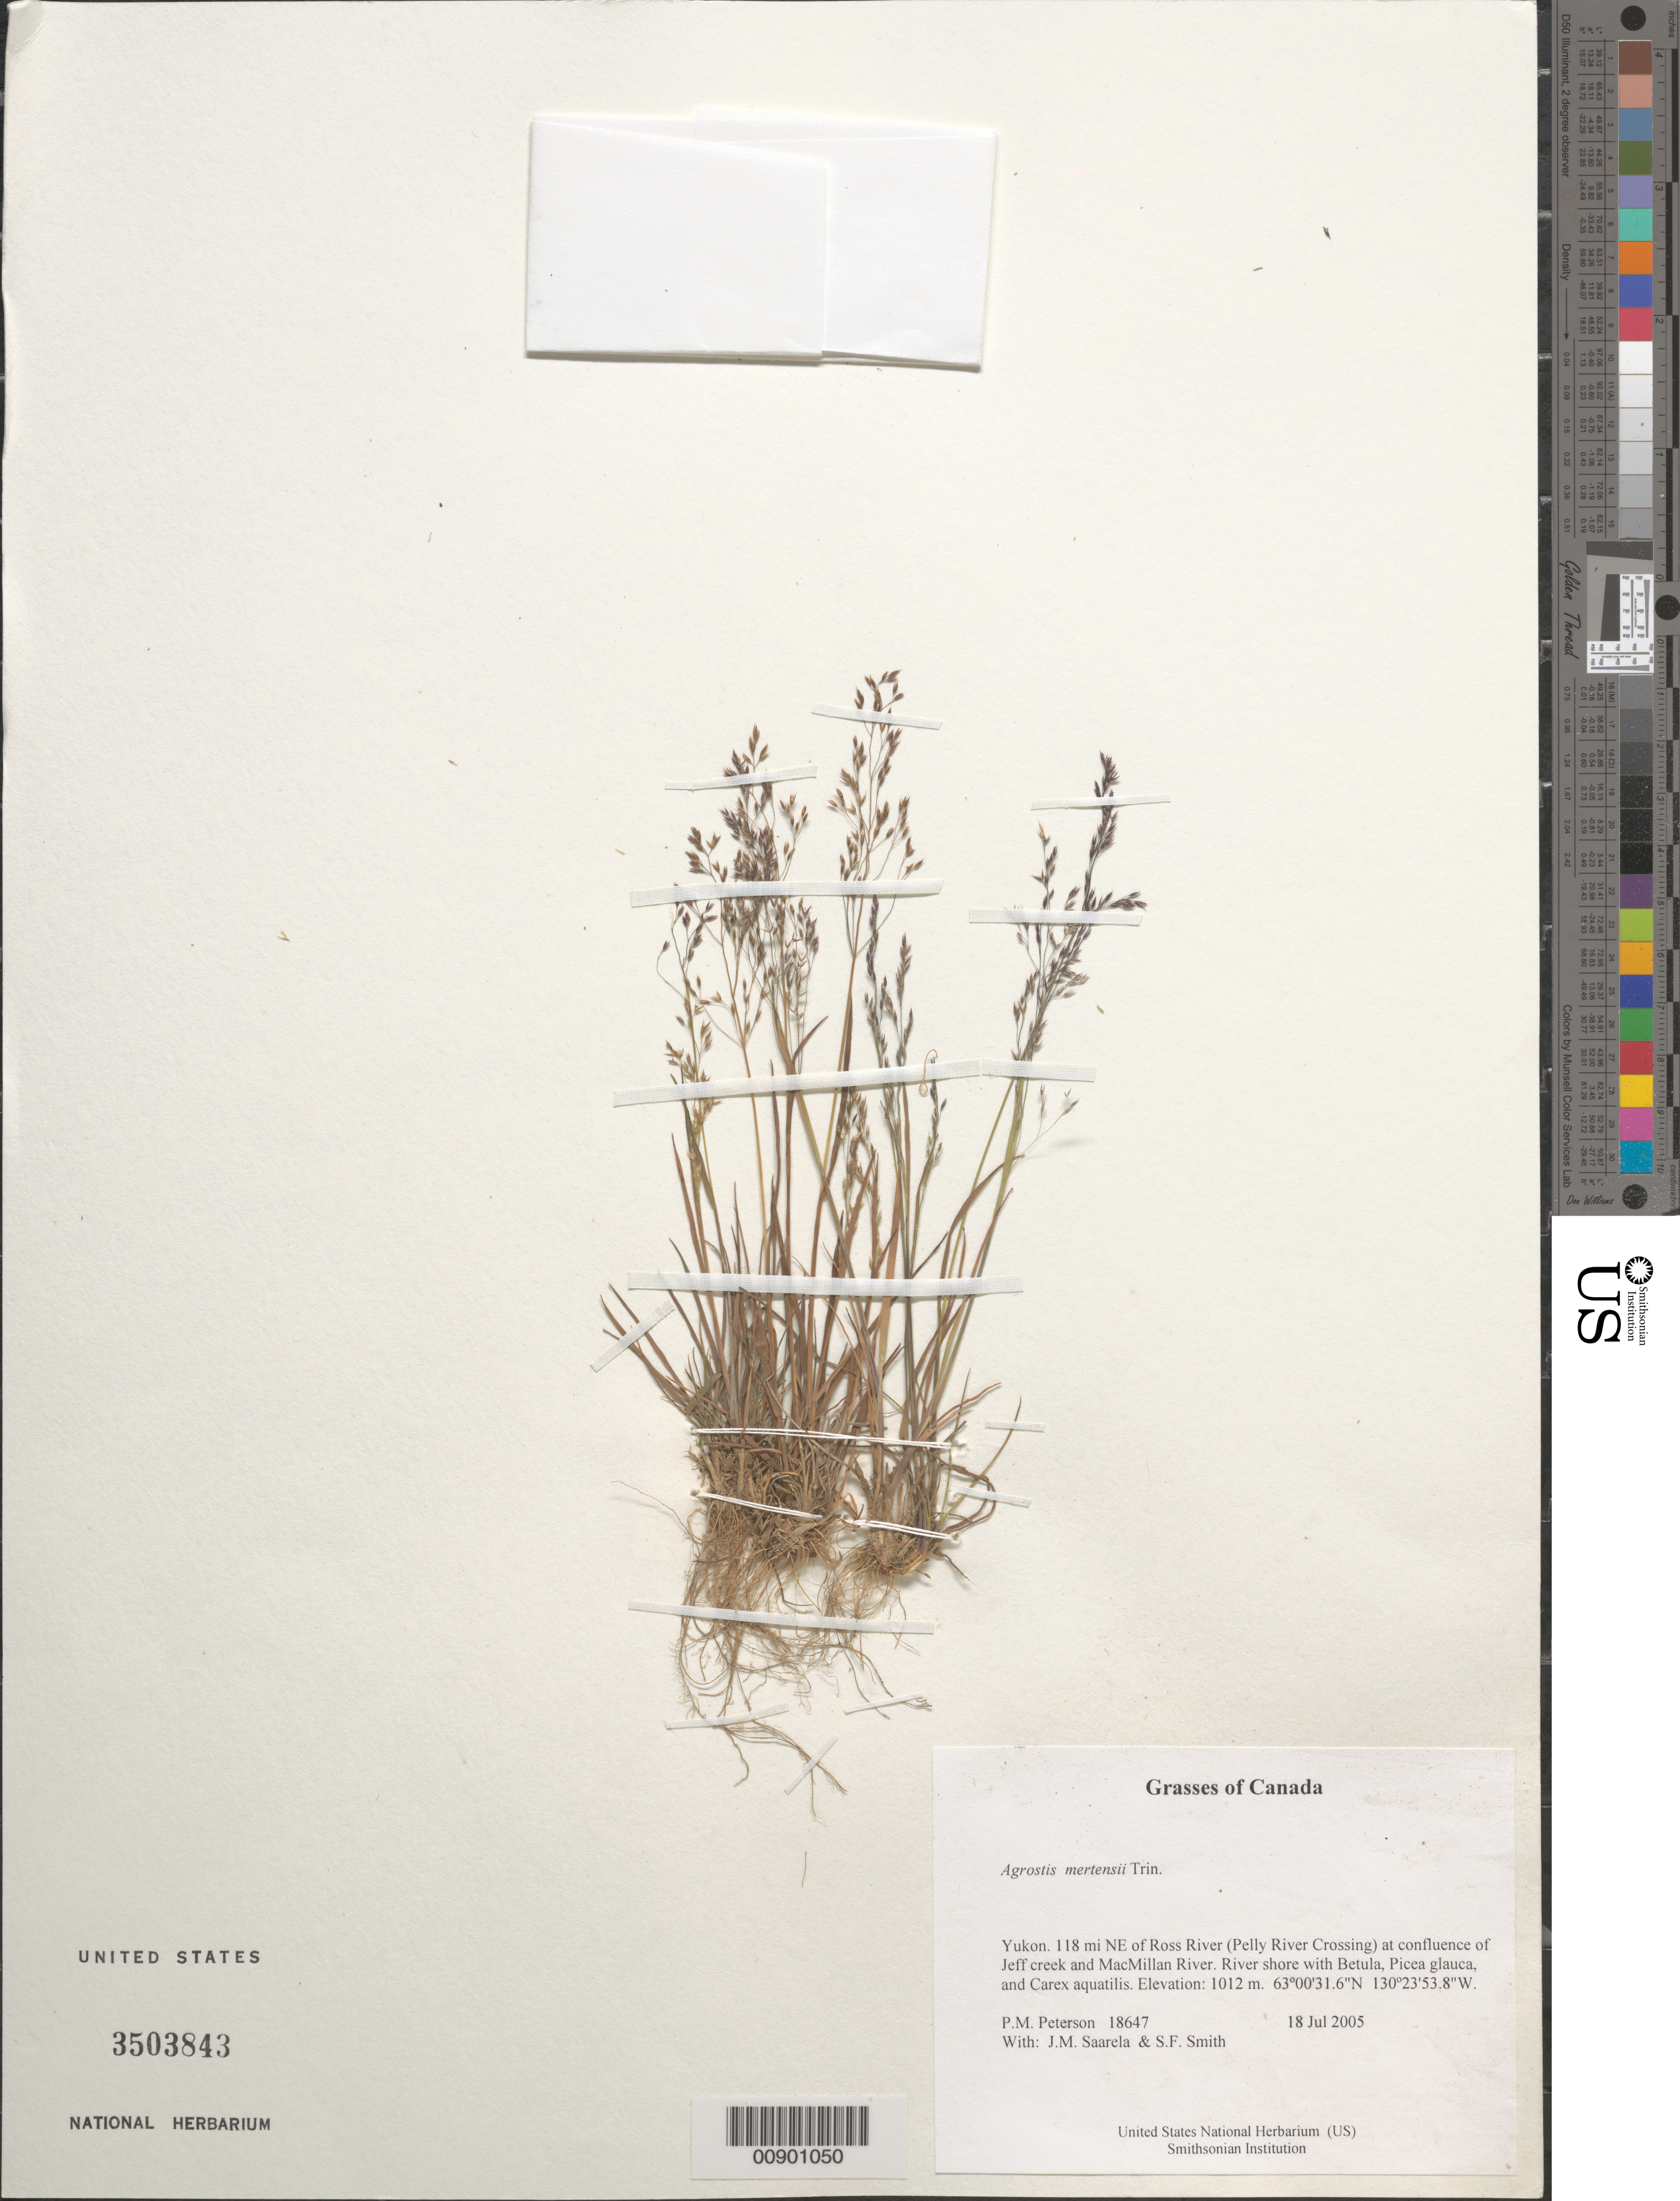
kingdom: Plantae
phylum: Tracheophyta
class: Liliopsida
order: Poales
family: Poaceae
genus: Agrostis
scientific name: Agrostis mertensii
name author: Trin.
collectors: P. M. Peterson, J. Saarela & S.F. Smith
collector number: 18647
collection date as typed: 18 Jul 2004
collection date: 2004-07-18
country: Canada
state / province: Yukon Territory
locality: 118 mi NE of Ross River (Pelly River Crossing) at confluence of Jeff creek and MacMillan River. River shore with Betula, Picea glauca, and Carex aquatilis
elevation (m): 1012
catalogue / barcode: US 3503843